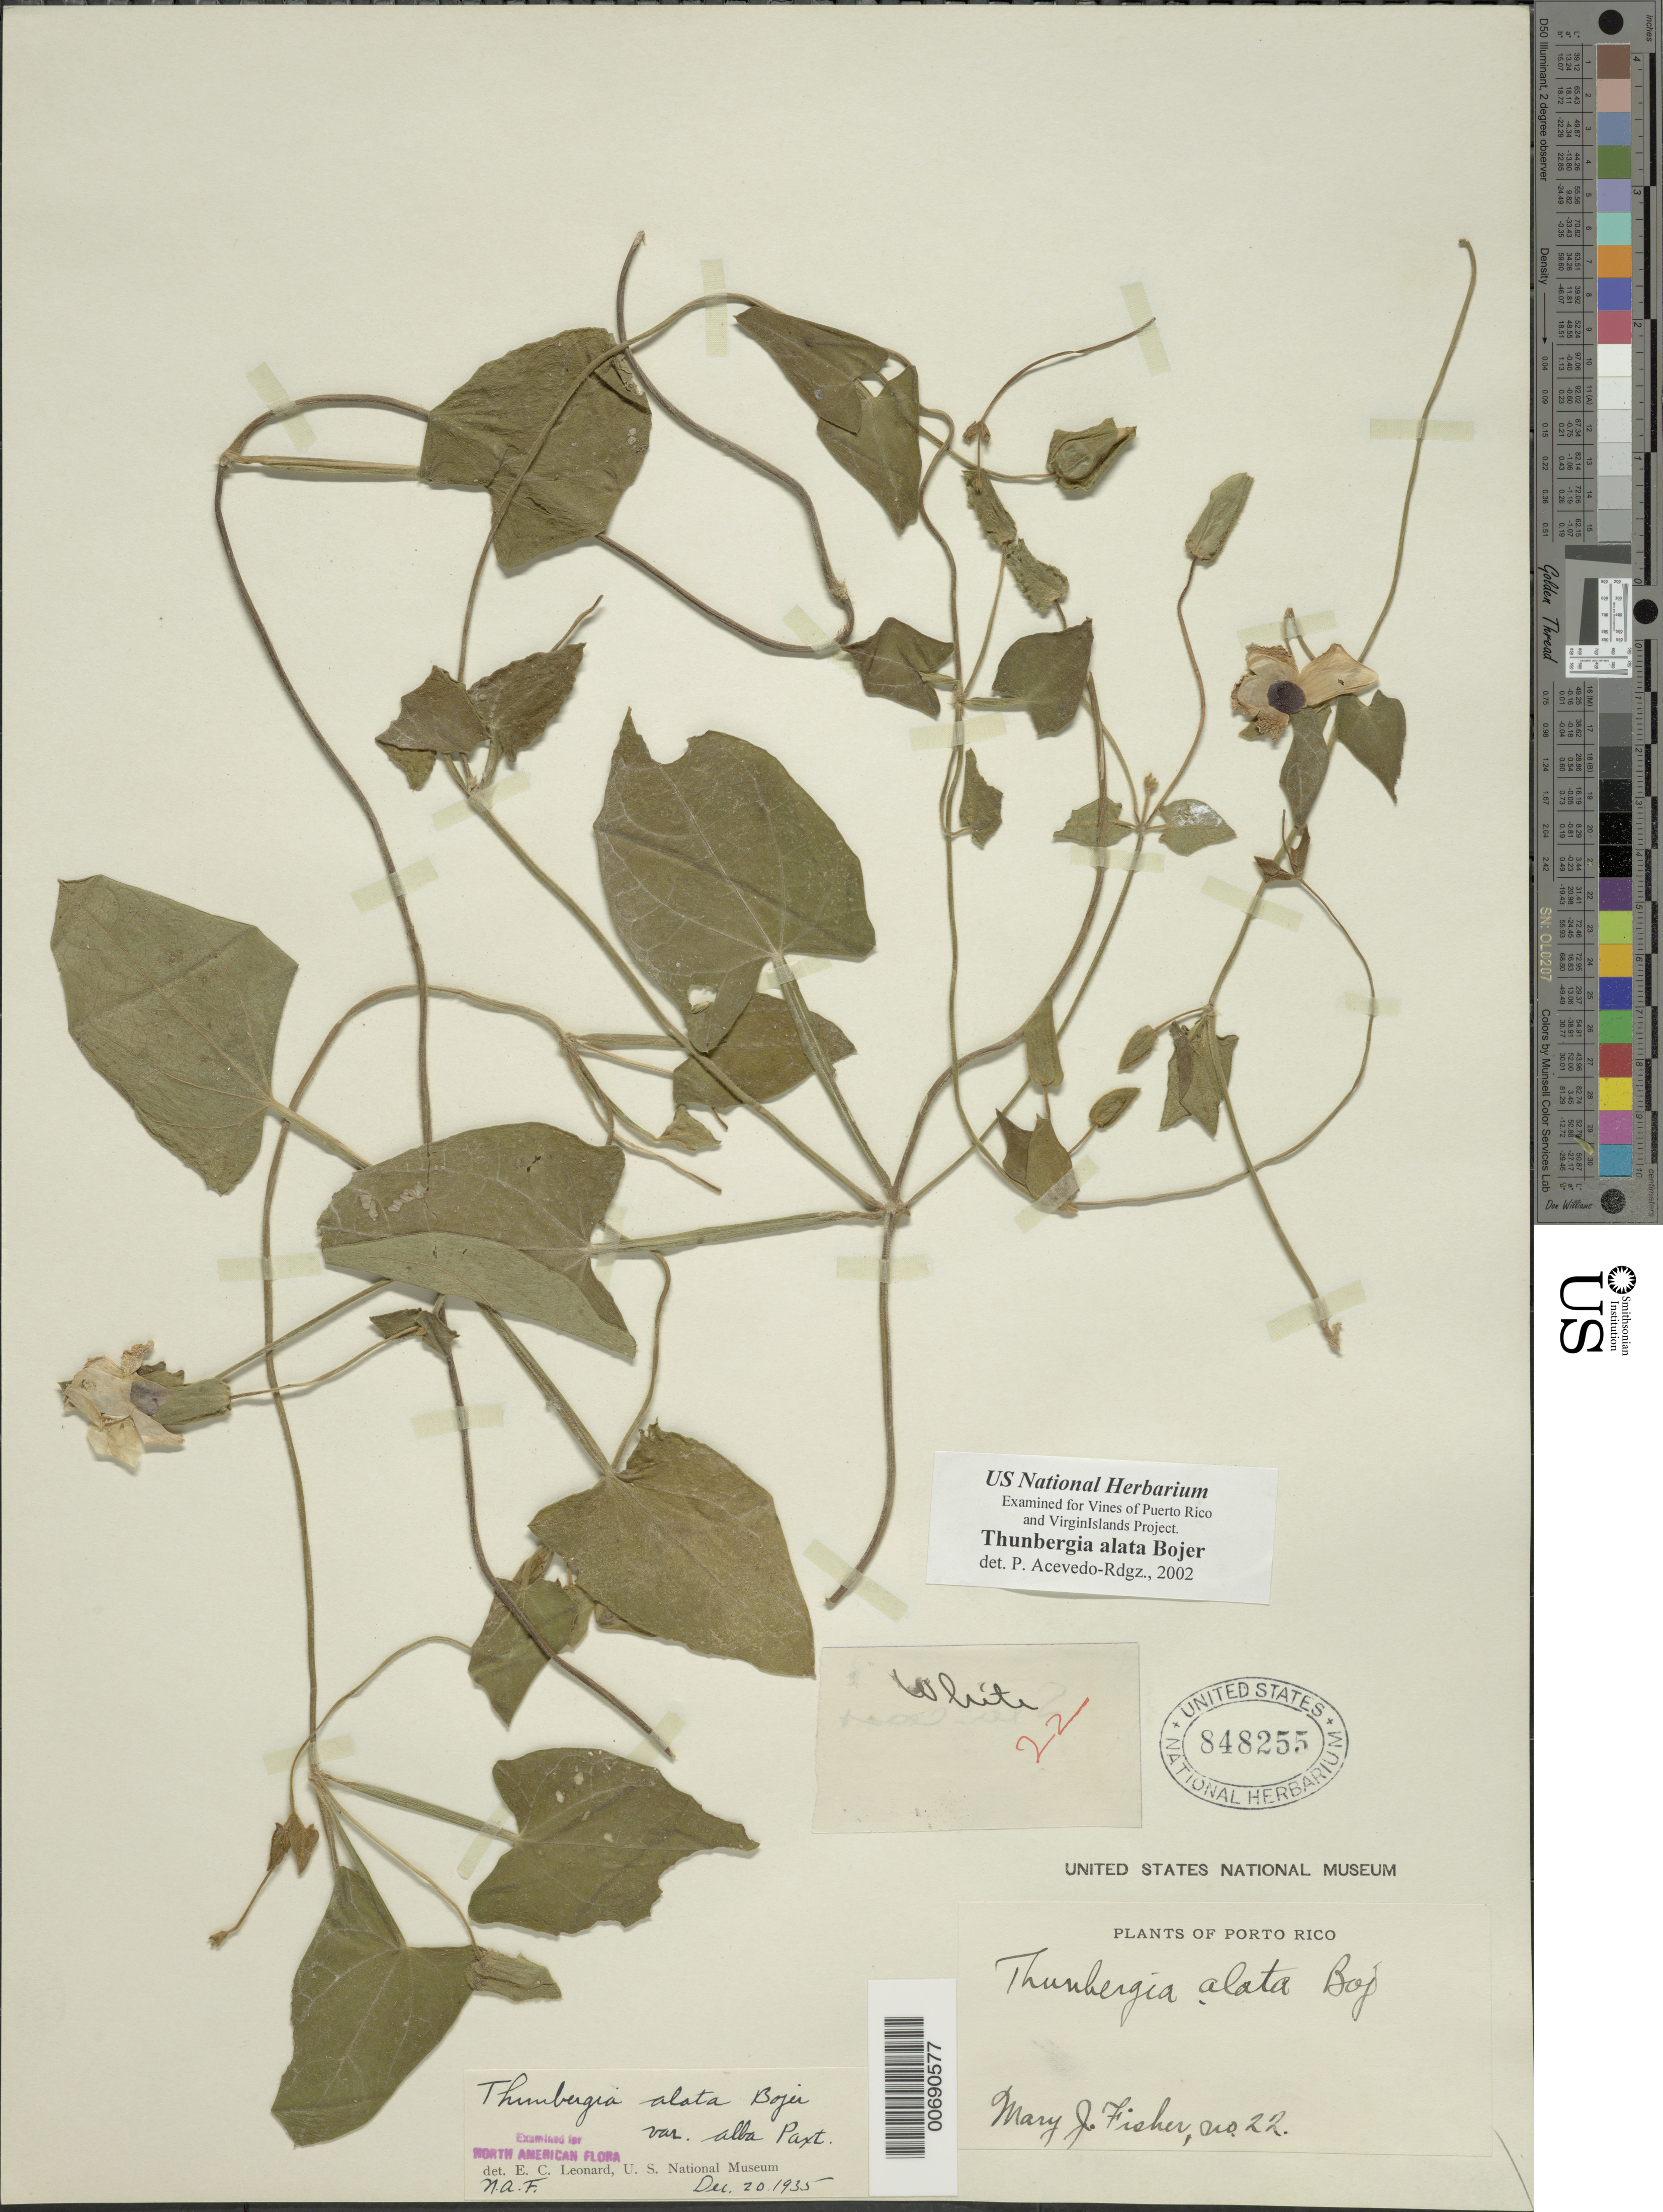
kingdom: Plantae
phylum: Tracheophyta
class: Magnoliopsida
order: Lamiales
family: Acanthaceae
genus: Thunbergia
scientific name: Thunbergia alata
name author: Bojer ex Sims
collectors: M. J. Fisher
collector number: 22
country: Puerto Rico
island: Greater Antilles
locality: Sierra de Naguabo ad Rio Blanco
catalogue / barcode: US 848255